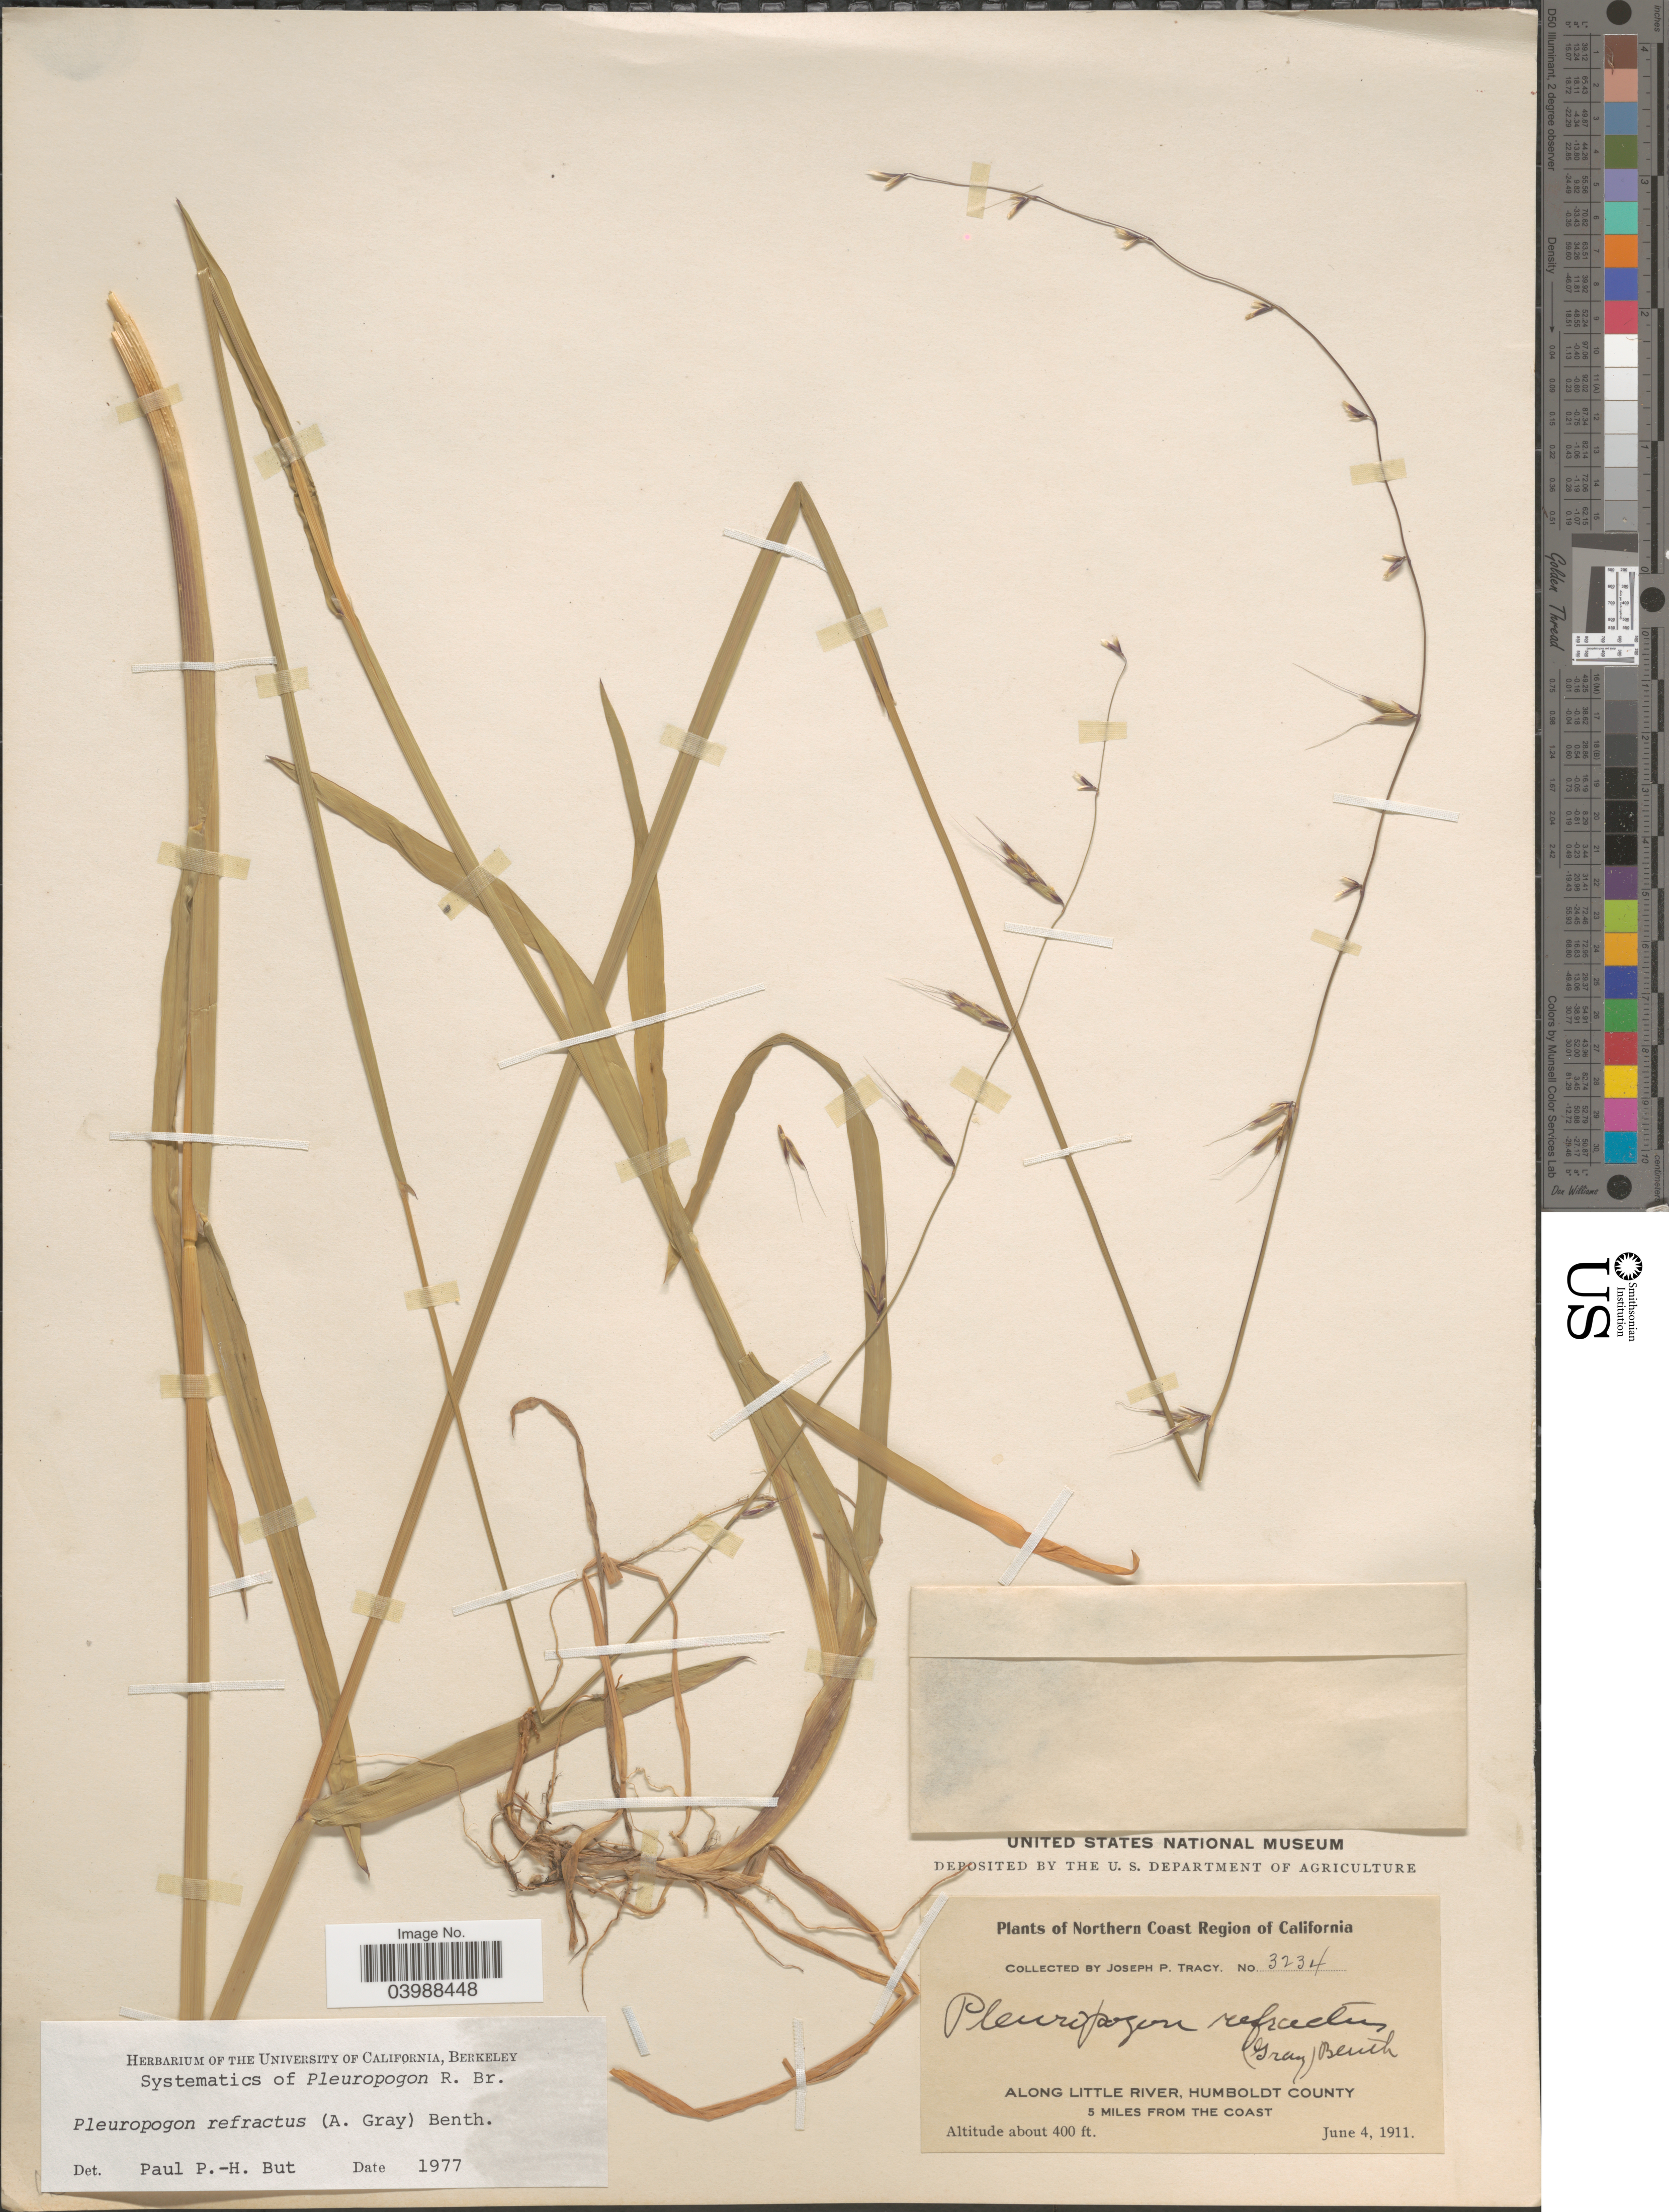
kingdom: Plantae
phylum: Tracheophyta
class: Liliopsida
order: Poales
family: Poaceae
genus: Pleuropogon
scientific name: Pleuropogon refractus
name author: (A. Gray) Benth.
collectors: J. Tracy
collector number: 3234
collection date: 1911-06-04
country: United States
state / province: California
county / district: Humboldt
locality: Northern Coast Region of California. Along Little River, Humboldt County. 5 miles from the Coast.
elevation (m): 122